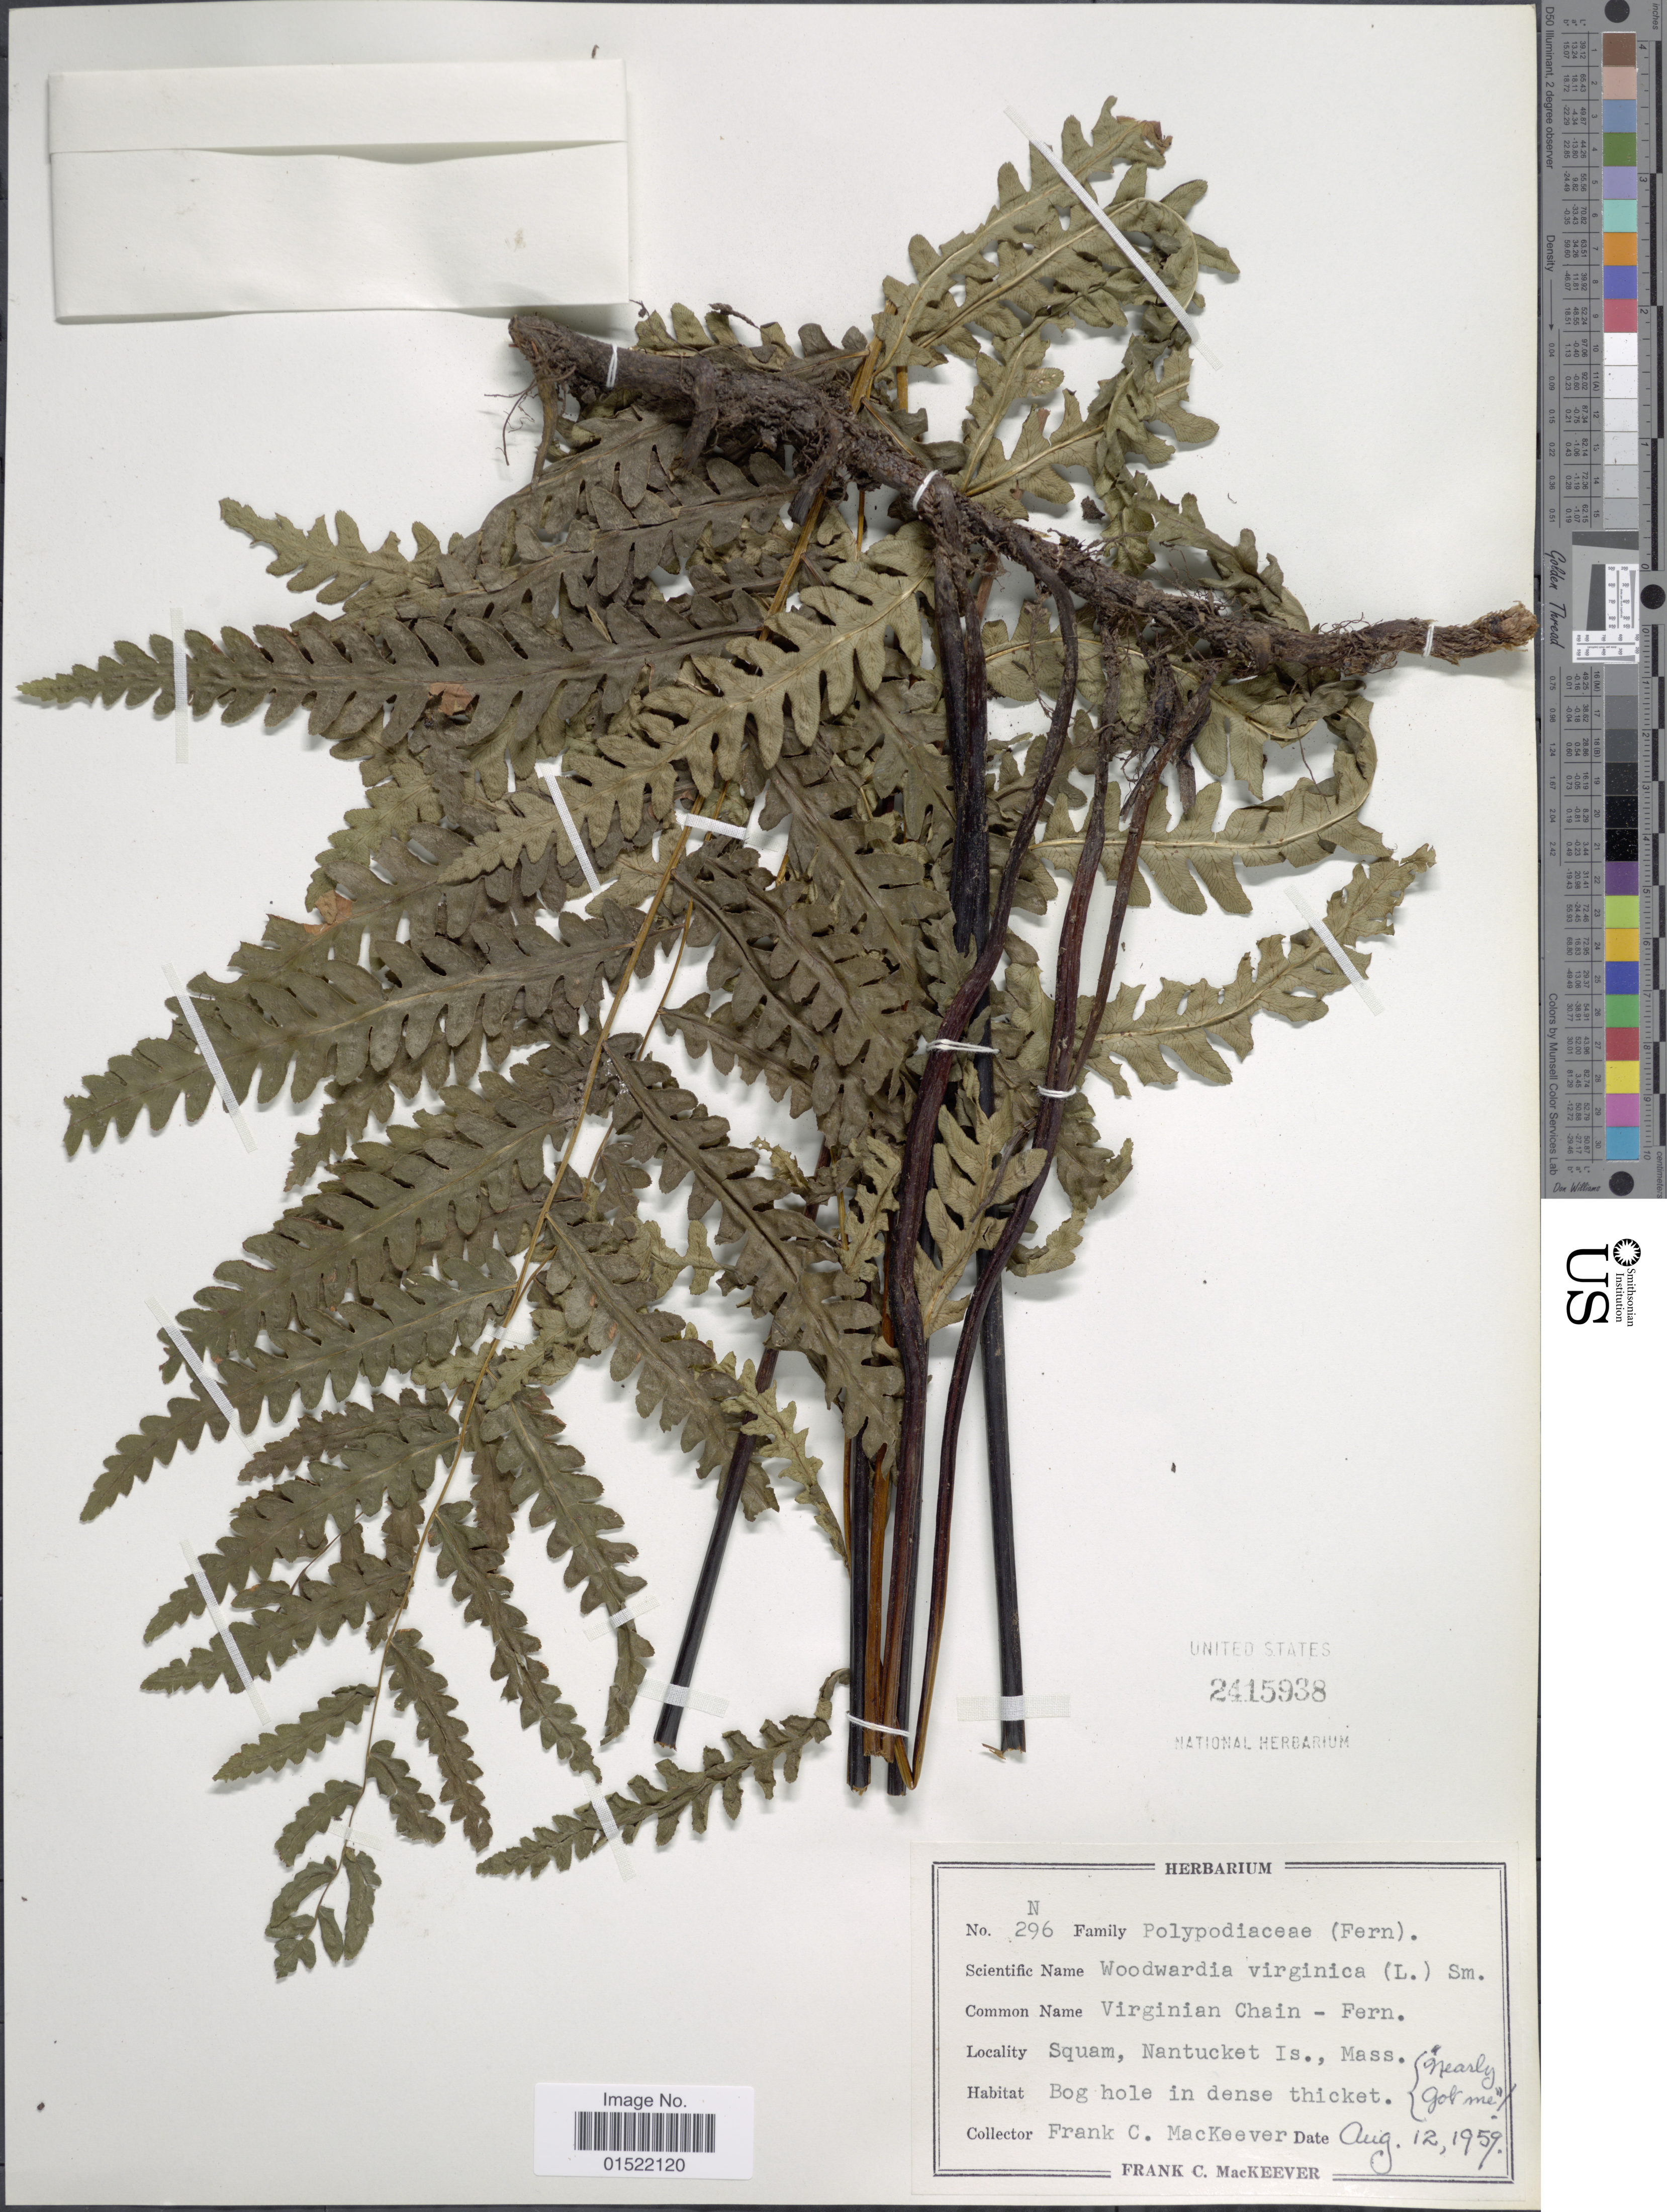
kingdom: Plantae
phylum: Tracheophyta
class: Polypodiopsida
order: Polypodiales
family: Blechnaceae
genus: Woodwardia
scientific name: Woodwardia virginica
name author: (L.) R.M. Sm.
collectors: F. C. MacKeever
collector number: N296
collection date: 1959-08-12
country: United States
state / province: Massachusetts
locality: Squam, Nantucket Is., Mass.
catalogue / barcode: US 2415938